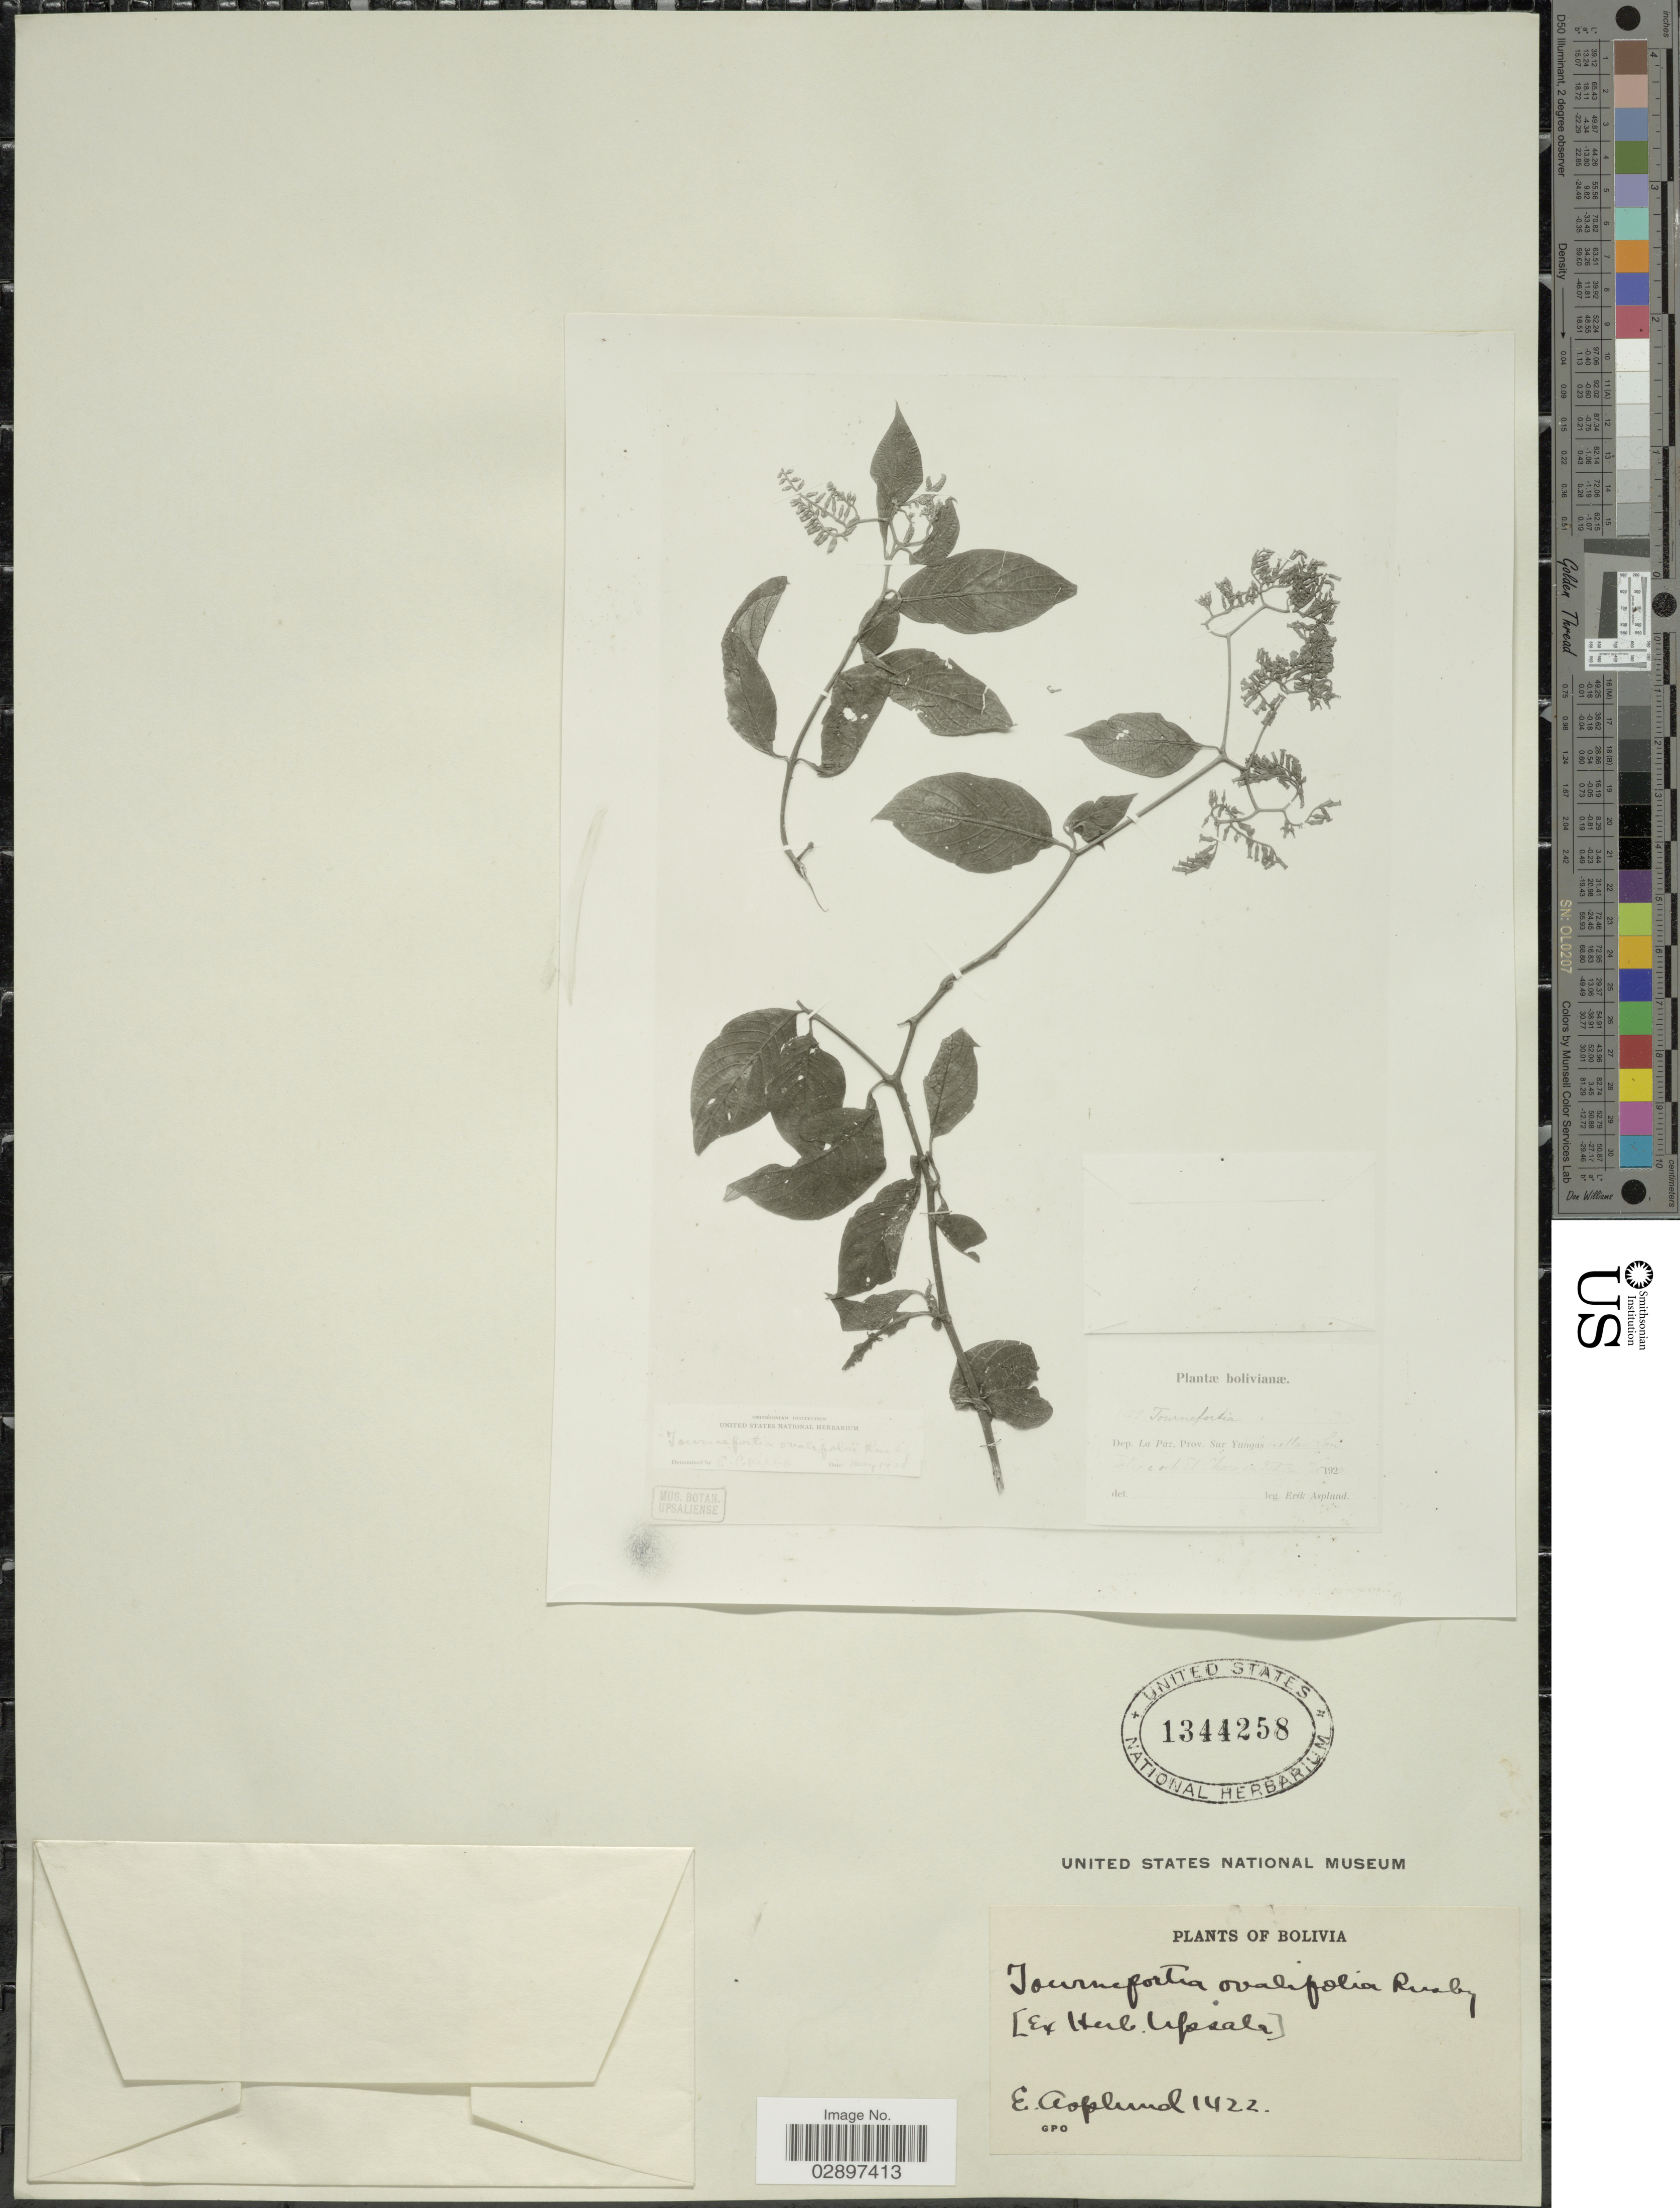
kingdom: Plantae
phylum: Tracheophyta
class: Magnoliopsida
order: Boraginales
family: Heliotropiaceae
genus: Tournefortia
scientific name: Tournefortia ovalifolia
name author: Rusby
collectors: E. Asplund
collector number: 1422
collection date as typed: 4/12 1920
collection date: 1920-12-04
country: Bolivia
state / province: La Paz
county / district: Sur Yungas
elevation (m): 2500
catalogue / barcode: US 1344258